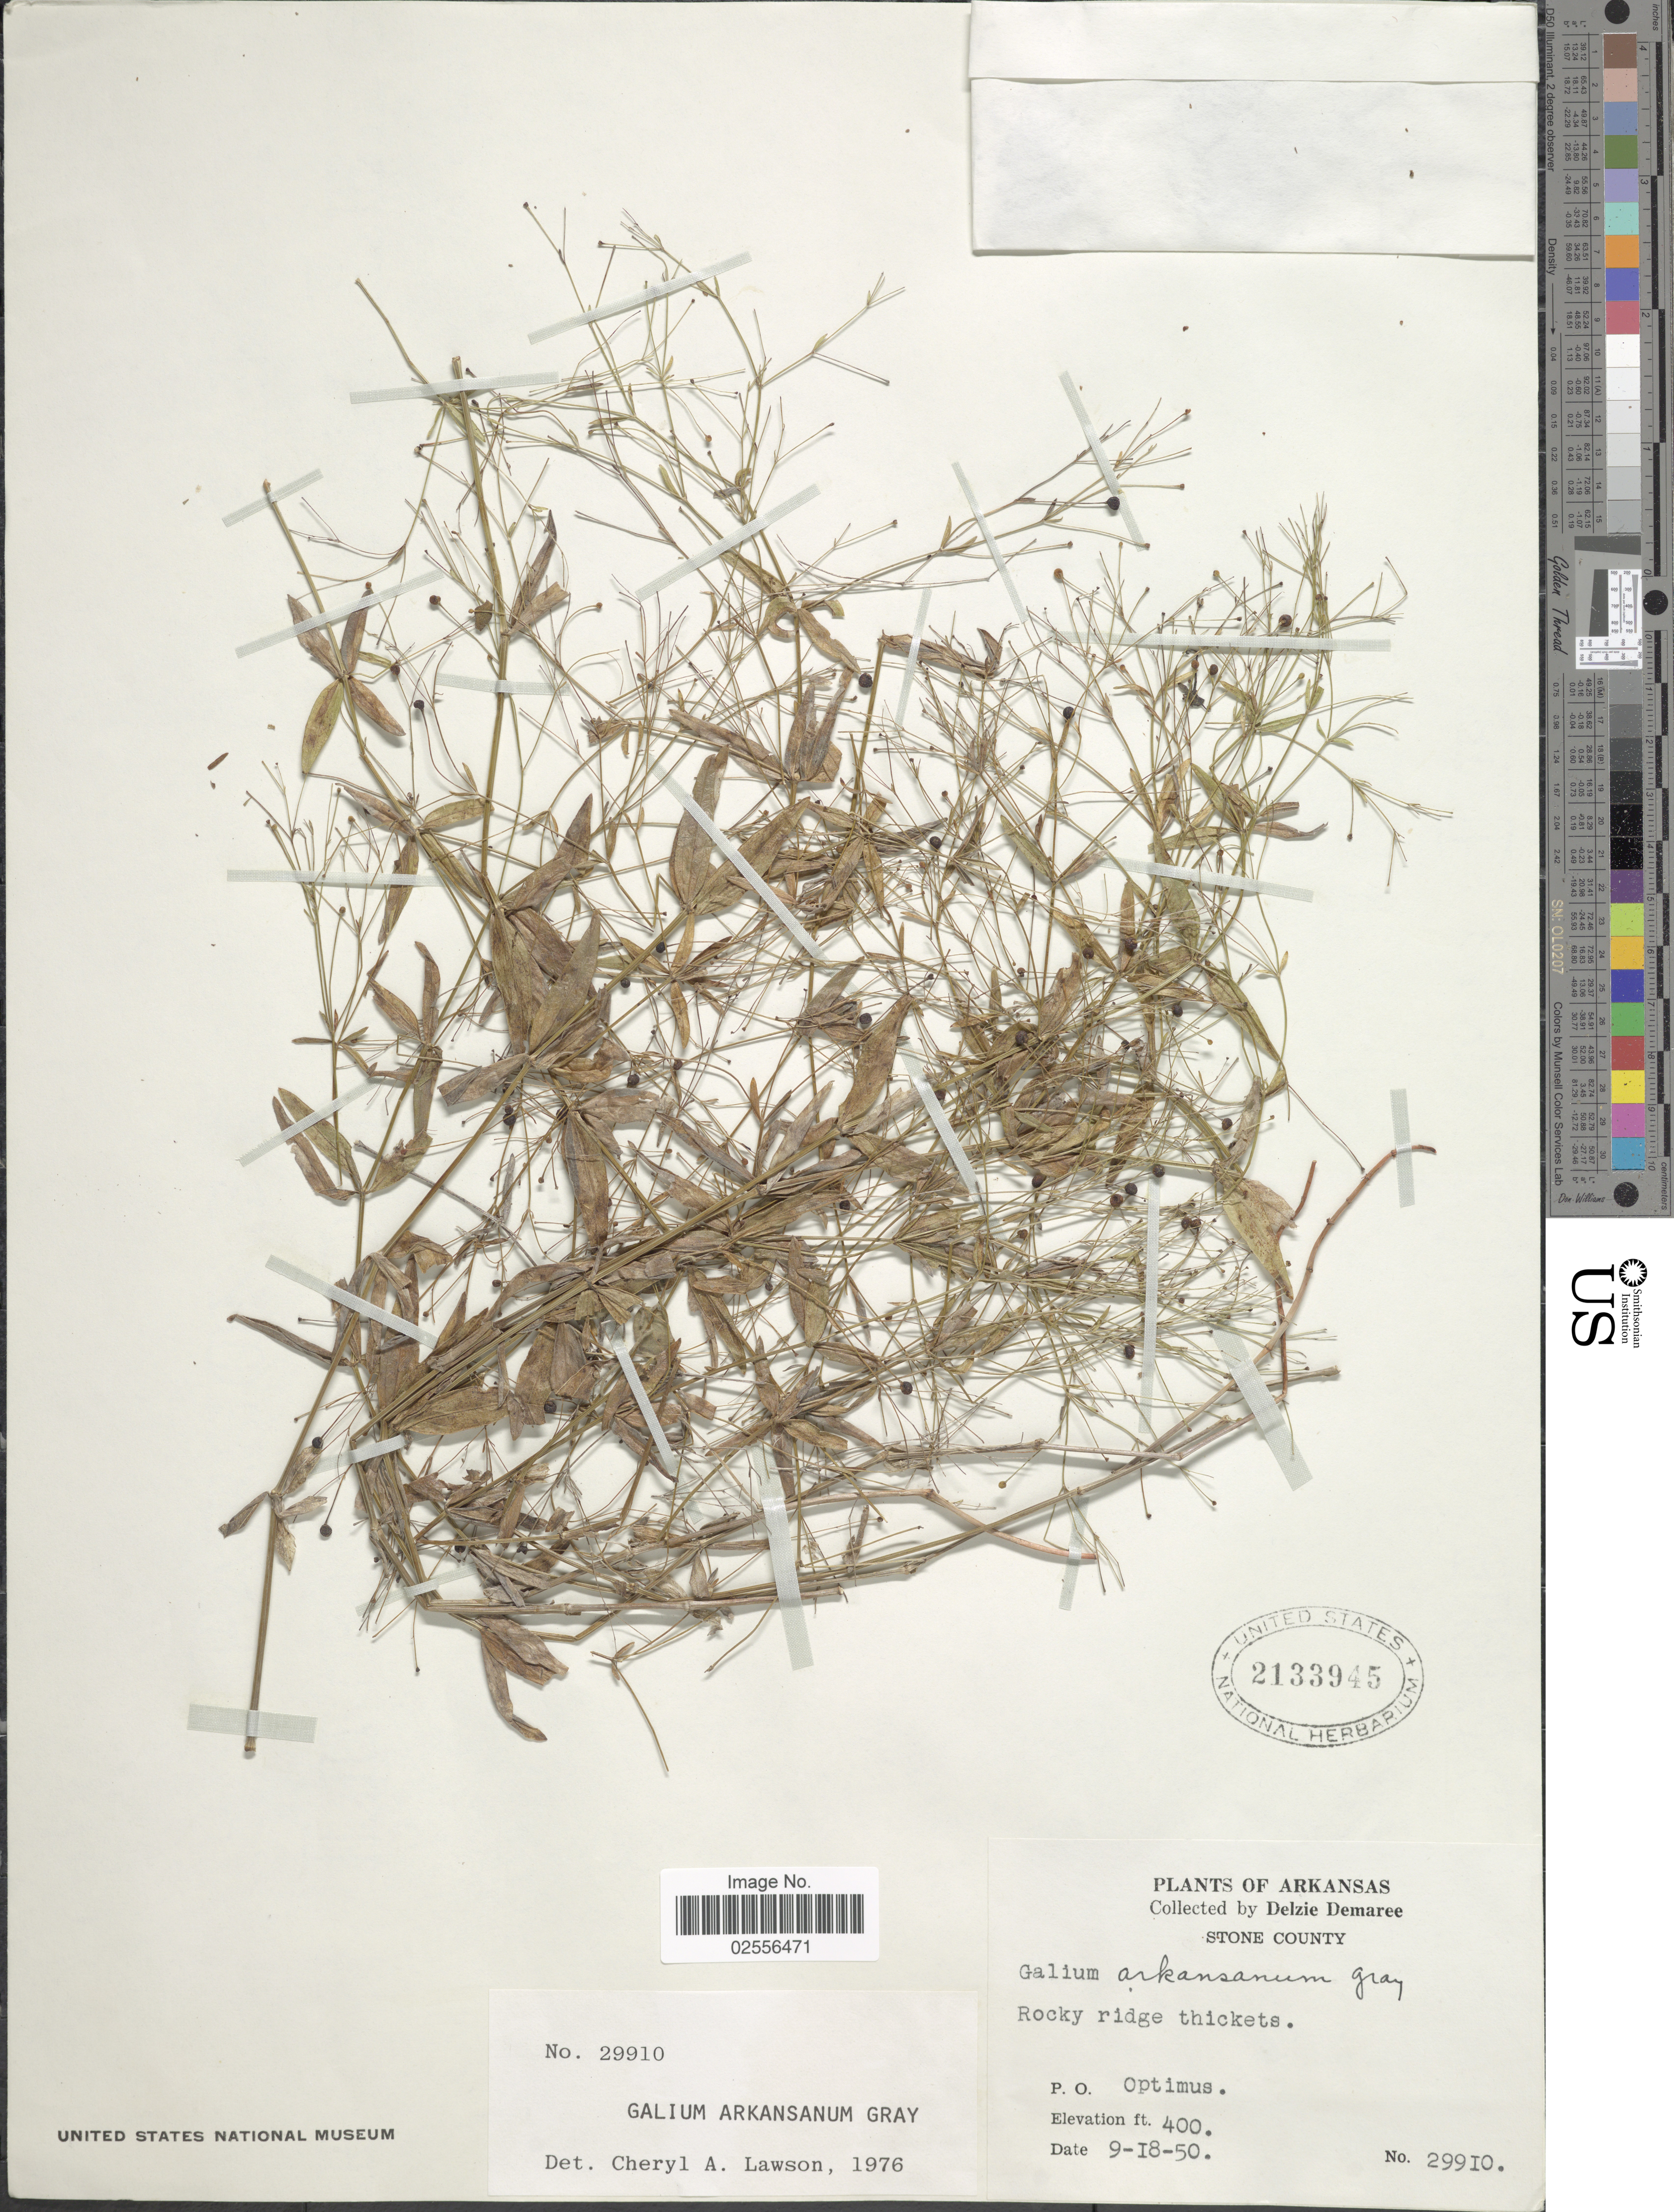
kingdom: Plantae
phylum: Tracheophyta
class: Magnoliopsida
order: Gentianales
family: Rubiaceae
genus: Galium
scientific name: Galium arkansanum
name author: A. Gray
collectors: D. Demaree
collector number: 29910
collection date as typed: Transcribed d/m/y: 18/9/50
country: United States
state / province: Arkansas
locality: Stone County, Rocky ridge thickets, P.O. Optimus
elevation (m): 122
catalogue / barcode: US 2133945